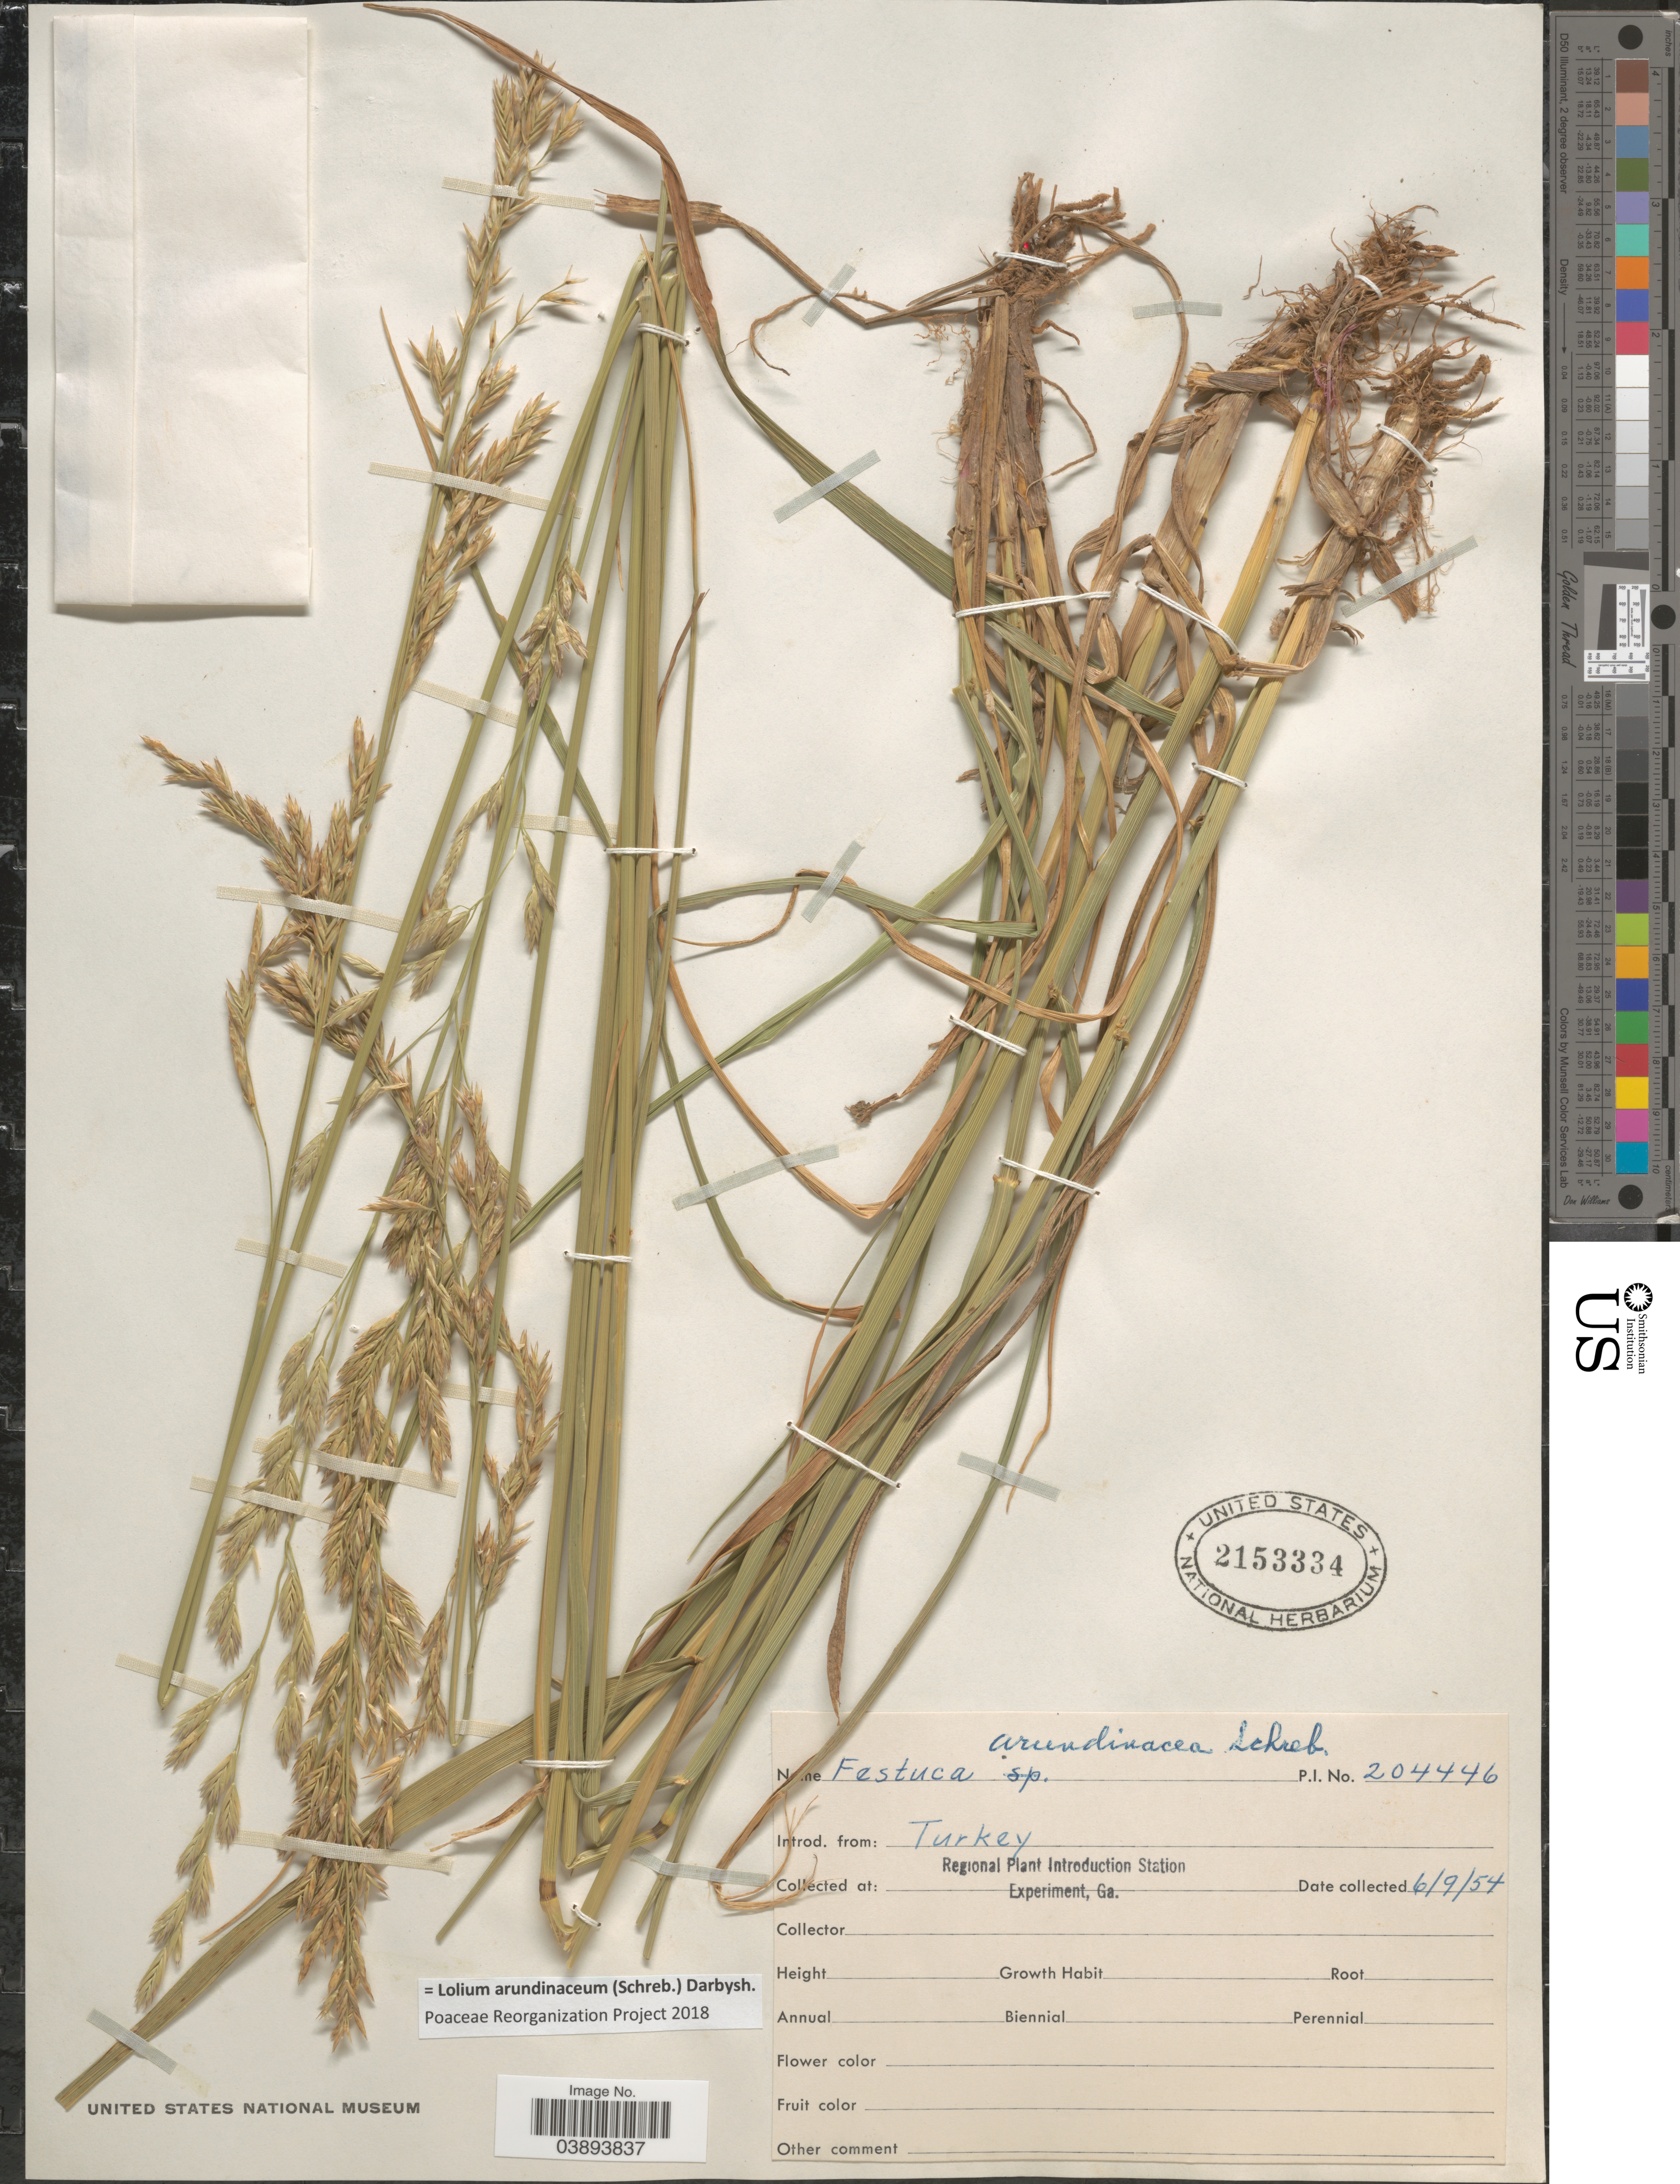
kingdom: Plantae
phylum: Tracheophyta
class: Liliopsida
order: Poales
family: Poaceae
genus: Lolium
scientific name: Lolium arundinaceum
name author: (Schreb.) Darbysh.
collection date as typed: Transcribed d/m/y: 9/6/54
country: United States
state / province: Georgia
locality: Regional Plant Introduction Station, Experiment.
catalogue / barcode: US 2153334